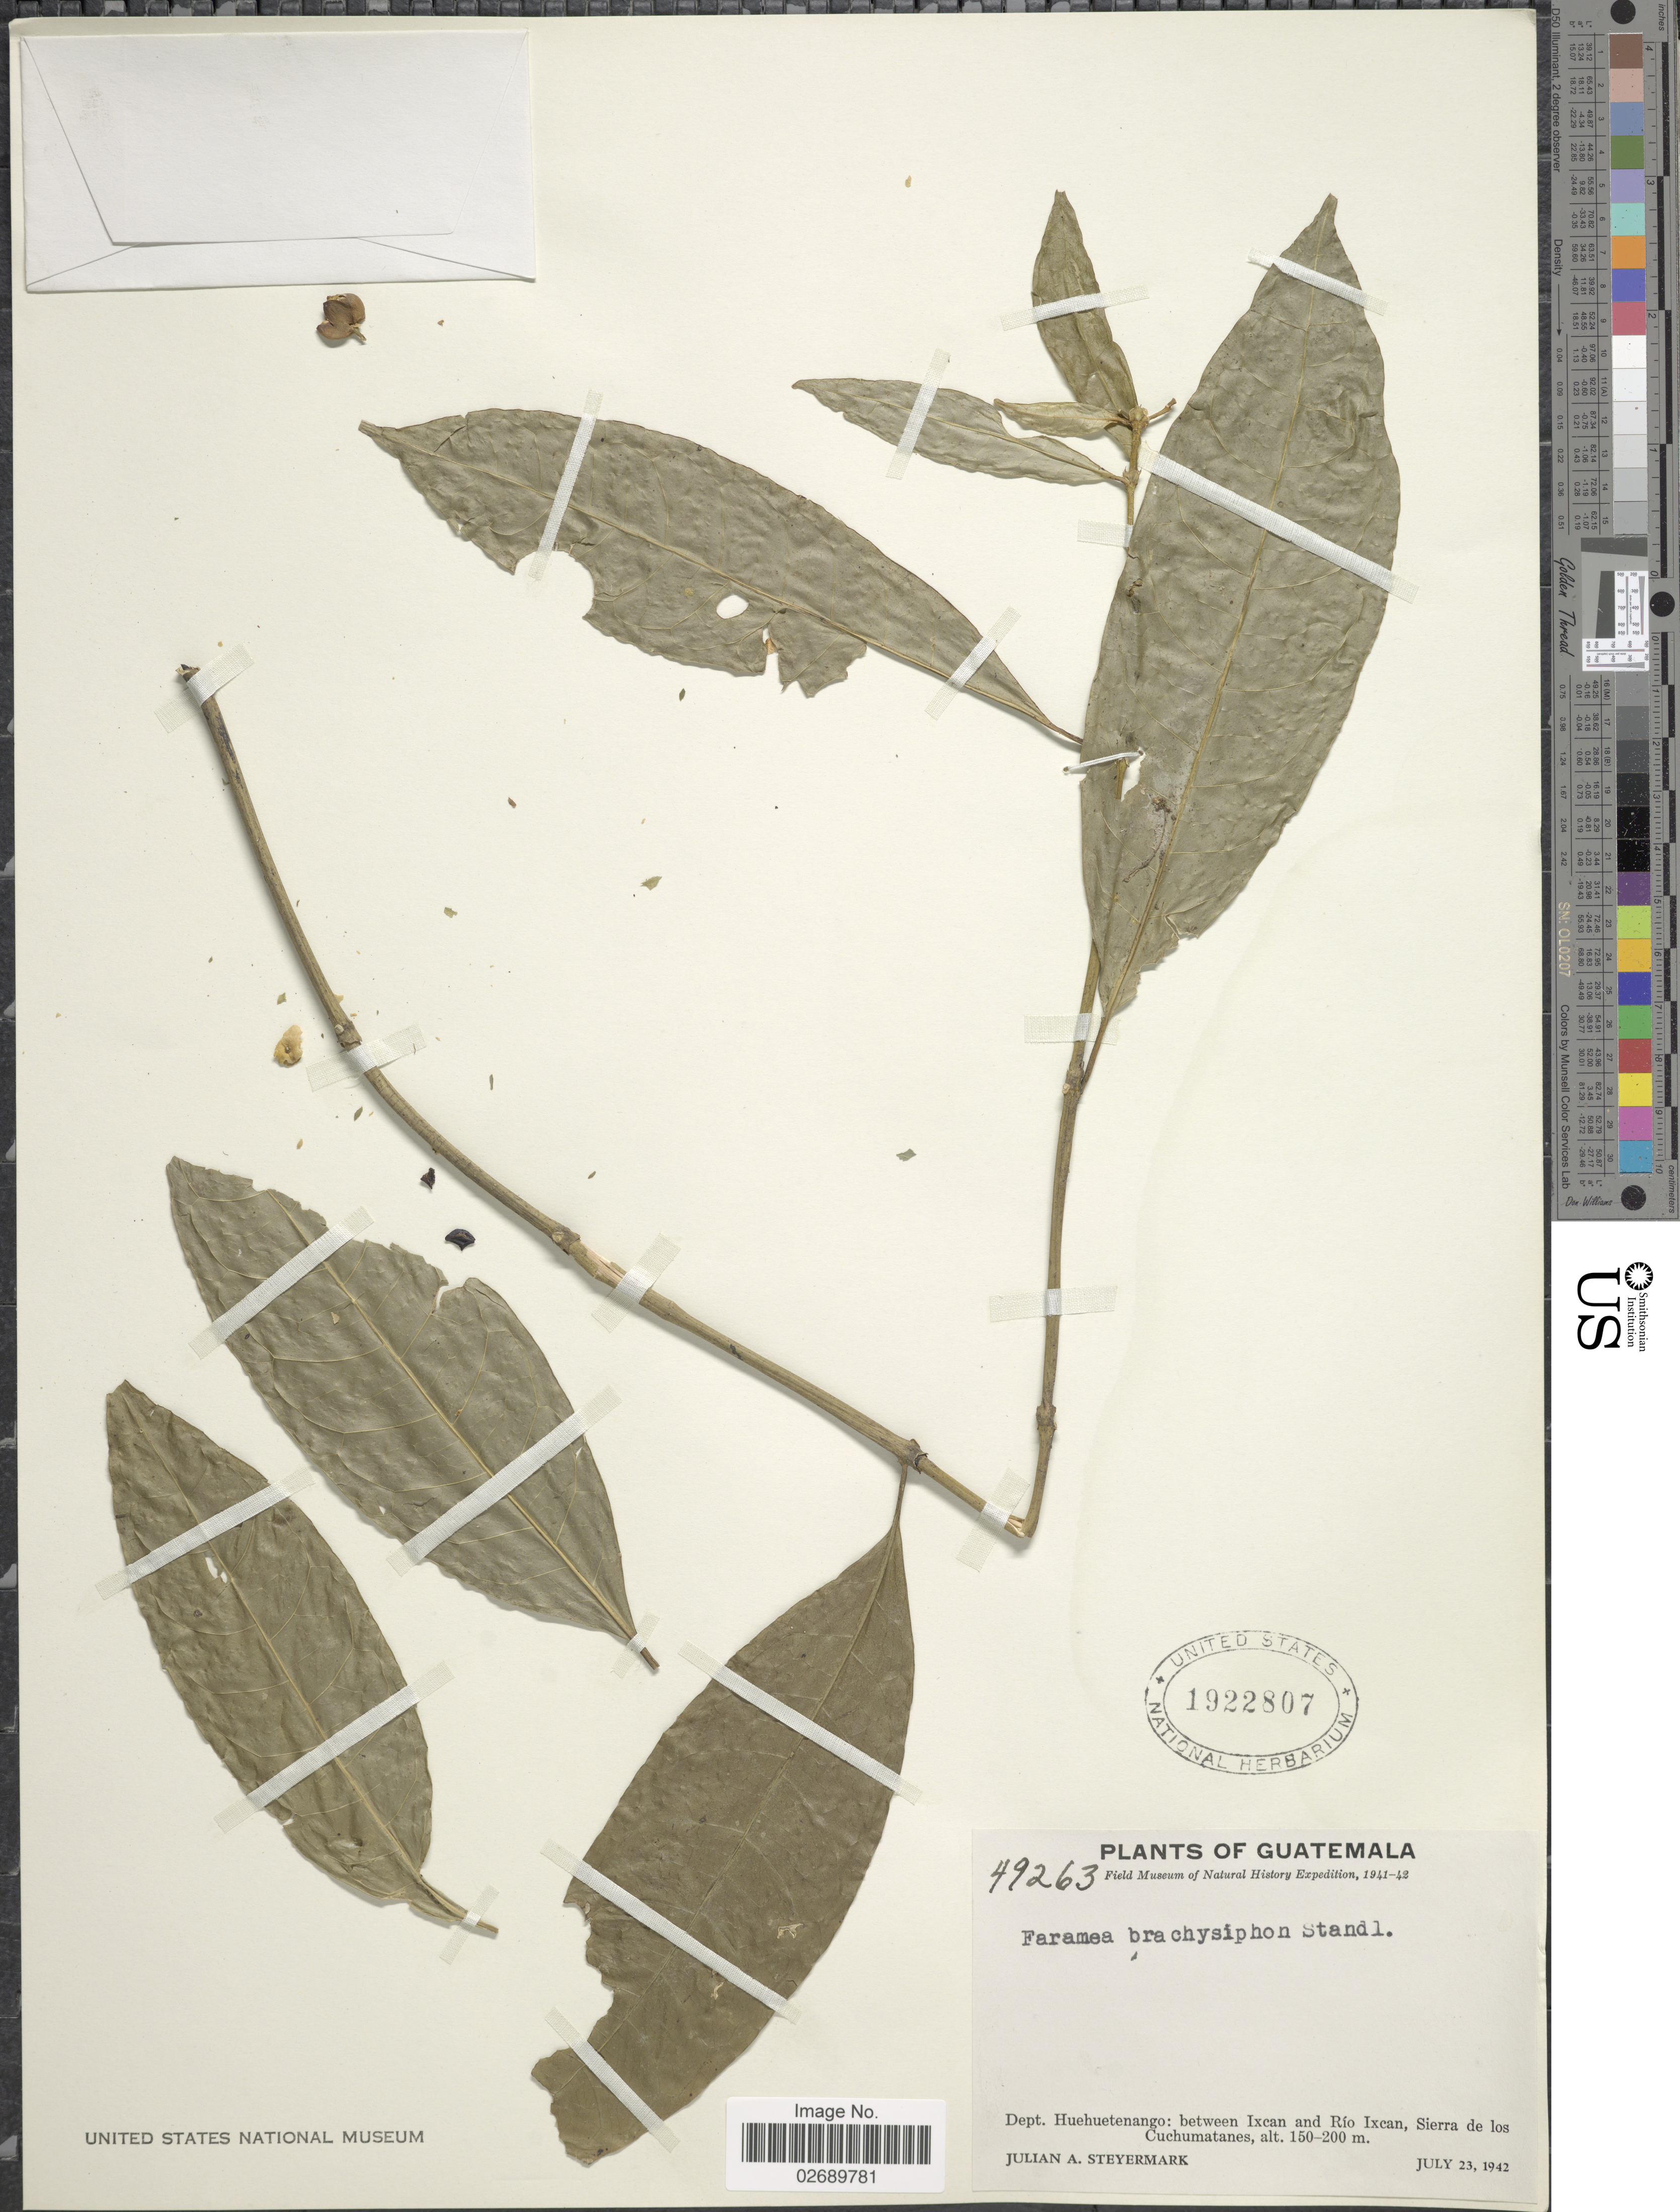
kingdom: Plantae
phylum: Tracheophyta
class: Magnoliopsida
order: Gentianales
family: Rubiaceae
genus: Faramea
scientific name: Faramea brachysiphon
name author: Standl.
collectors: J. Steyermark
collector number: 49263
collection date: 1942-07-23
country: Guatemala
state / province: Huehuetenango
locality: Between Ixcan and Rio Ixcan, Sierra de Los Cuchumatanes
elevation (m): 150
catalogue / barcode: US 1922807